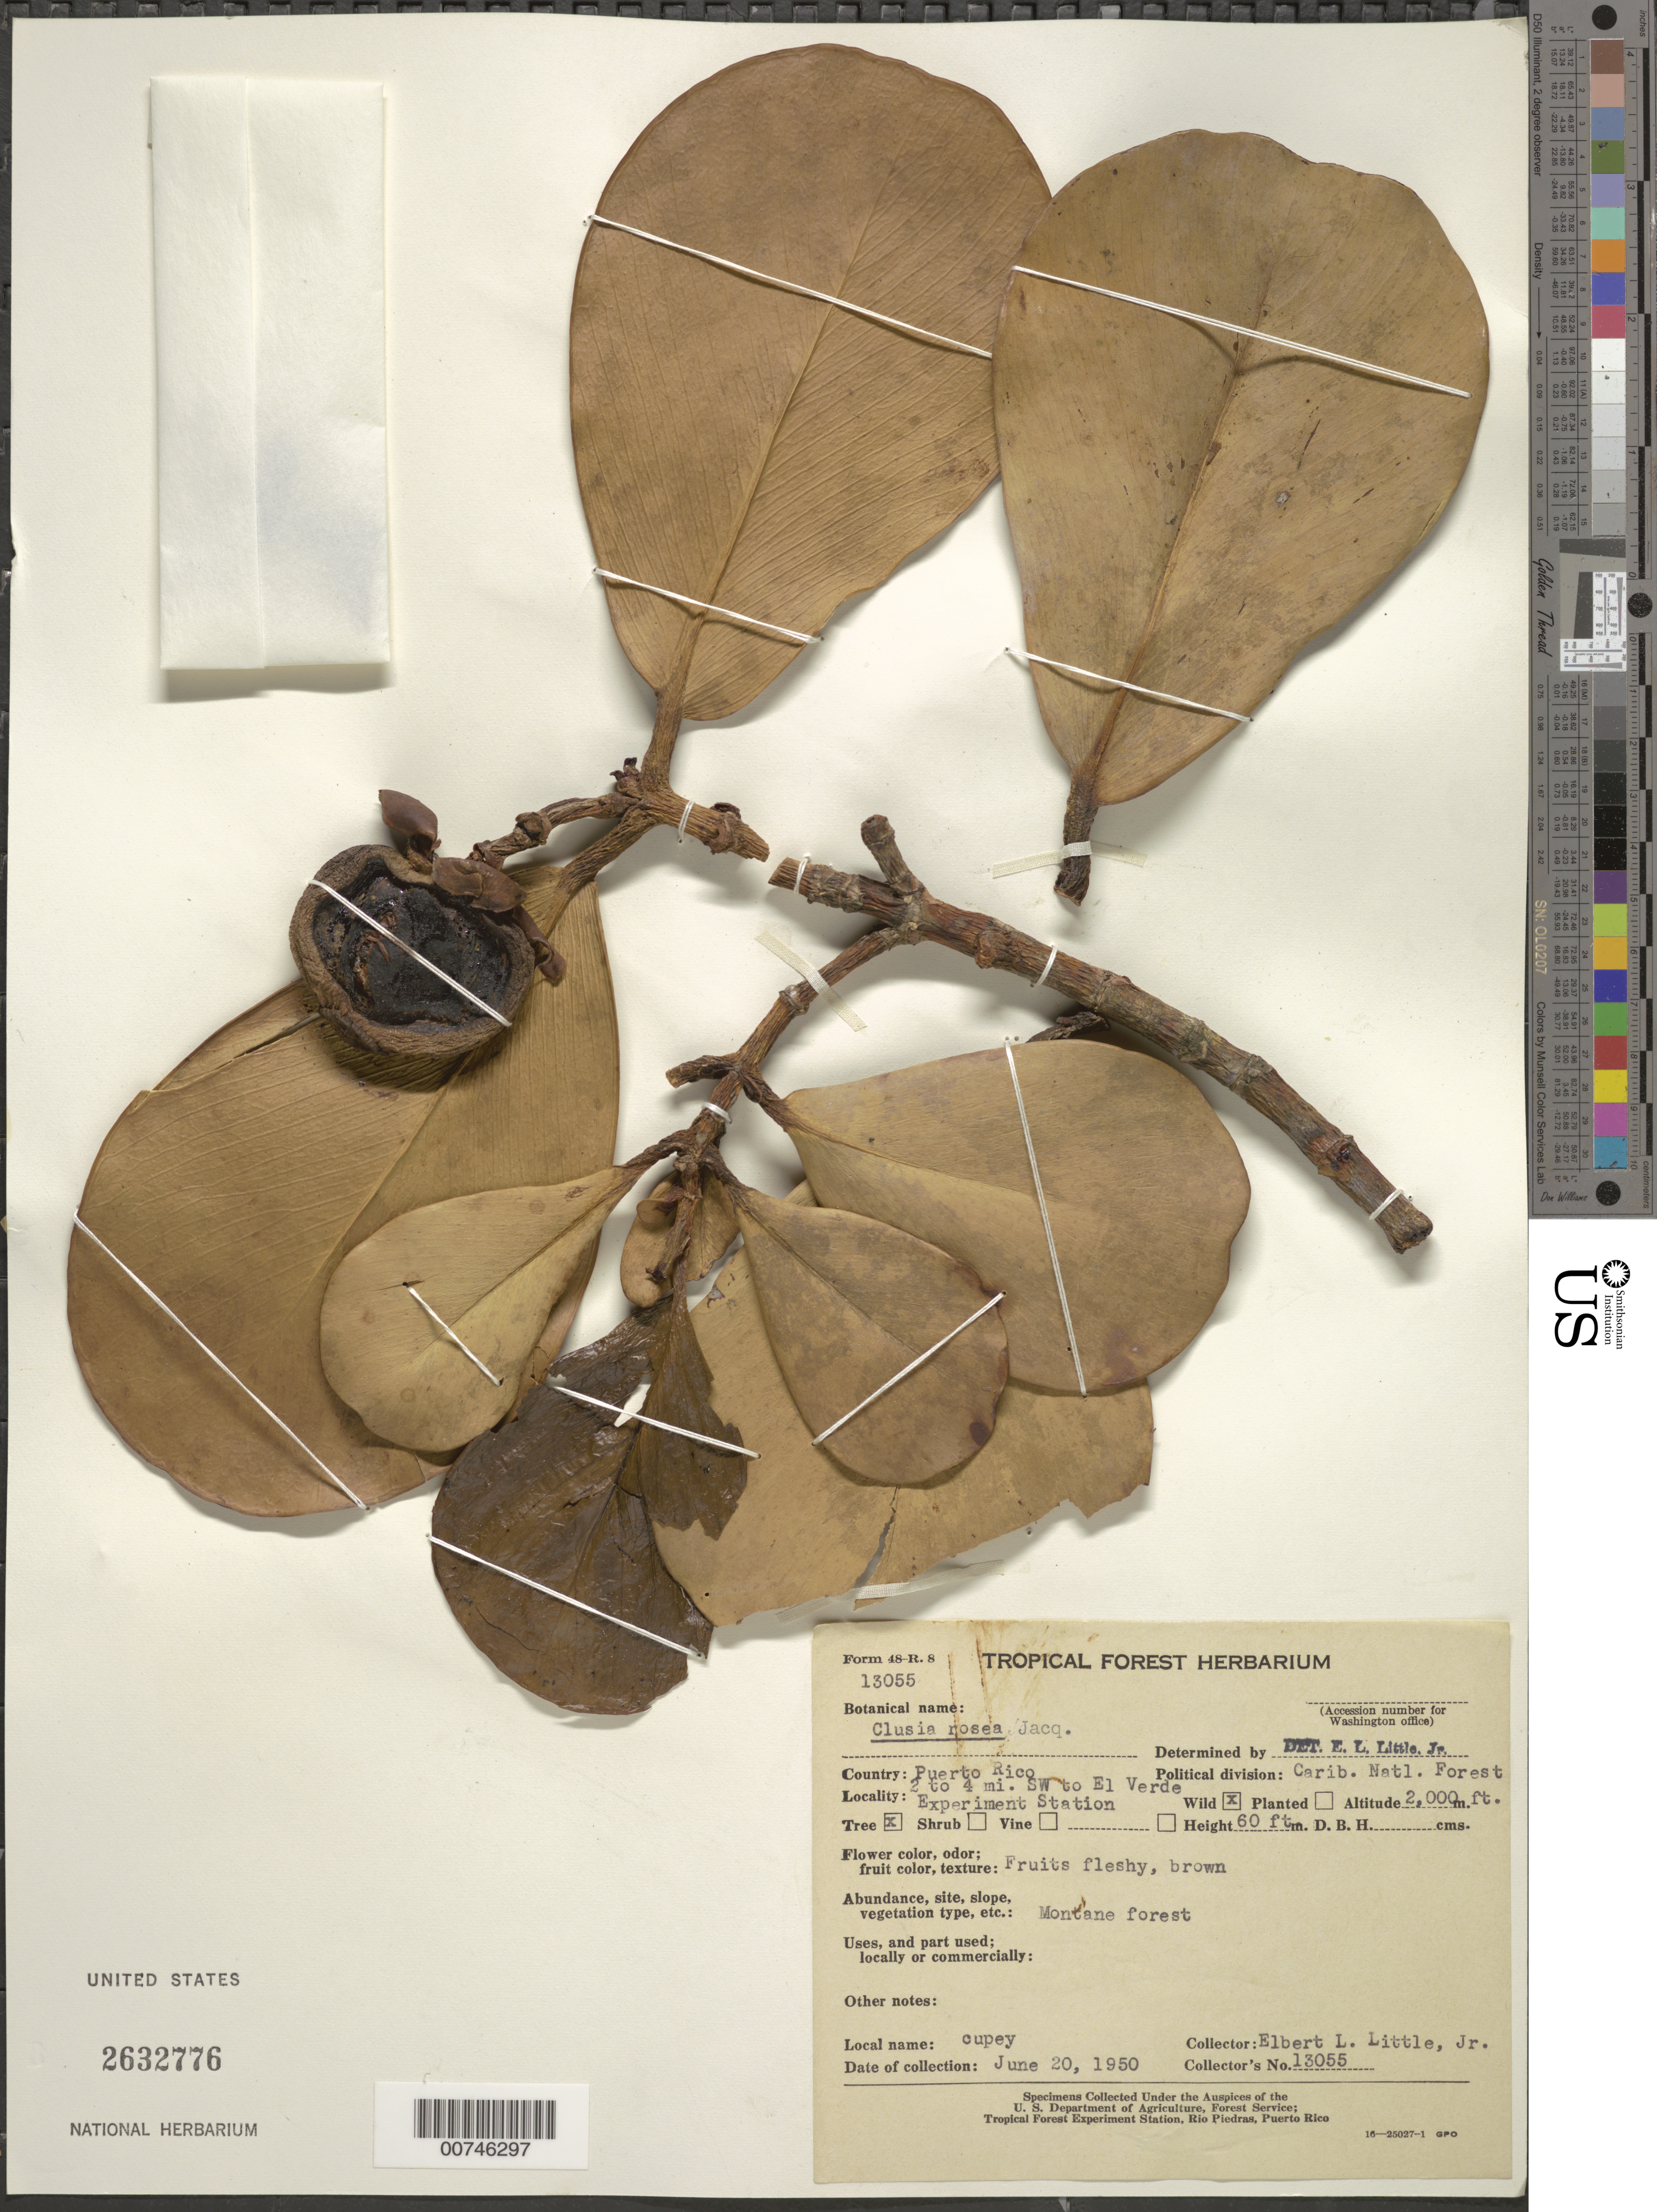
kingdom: Plantae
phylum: Tracheophyta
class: Magnoliopsida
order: Malpighiales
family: Clusiaceae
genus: Clusia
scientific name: Clusia rosea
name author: Jacq.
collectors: E. L. Little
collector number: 13055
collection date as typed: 20 Jun 1950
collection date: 1950-06-20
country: Puerto Rico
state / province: Río Grande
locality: Caribbean National Forest. 2 to 4 mi. SW to El Verde Experiment Station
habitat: Montane forest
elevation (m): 610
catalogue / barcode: US 2632776